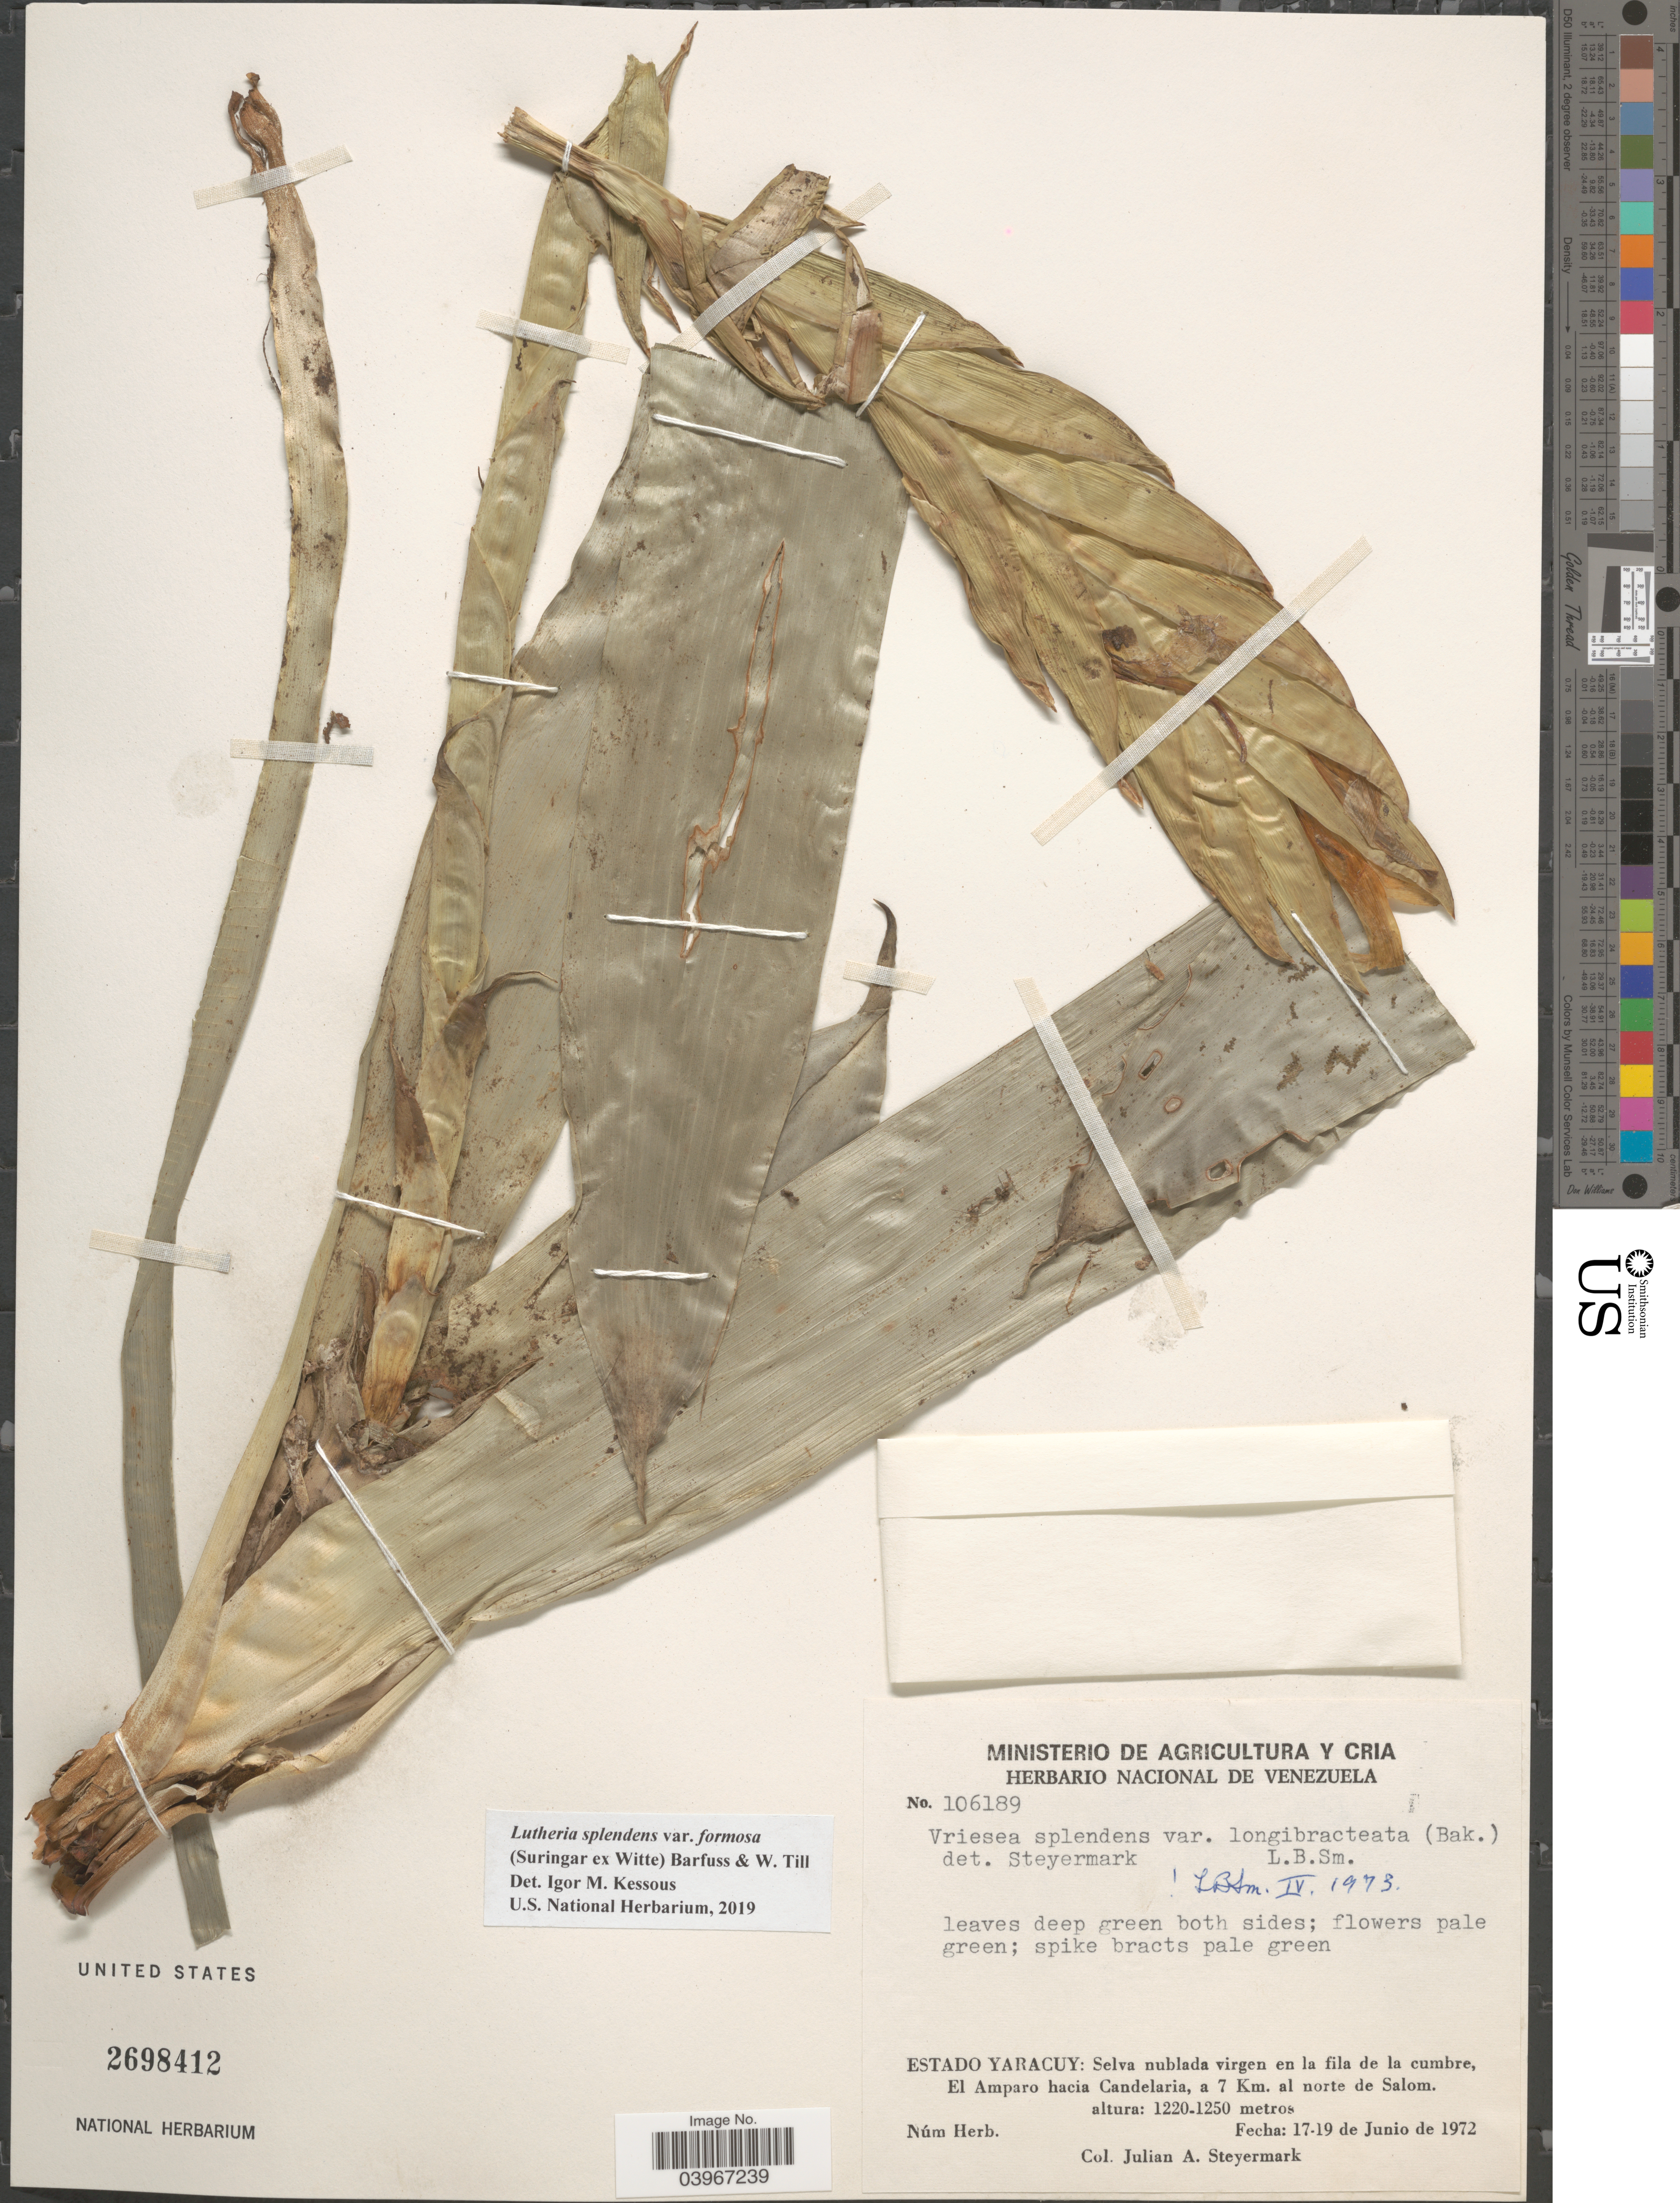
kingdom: Plantae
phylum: Tracheophyta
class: Liliopsida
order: Poales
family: Bromeliaceae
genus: Lutheria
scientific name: Lutheria splendens var. formosa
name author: (Suringar ex Witte) Barfuss & W. Till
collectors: J. Steyermark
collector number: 106189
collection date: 1972-06-17/1972-06-19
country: Venezuela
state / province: Yaracuy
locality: Selva nublada virgen en la fila de la cumbre, El Amparo hacia Candelaria, a 7 Km. al norte de Salom.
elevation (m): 1220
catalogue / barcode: US 2698412